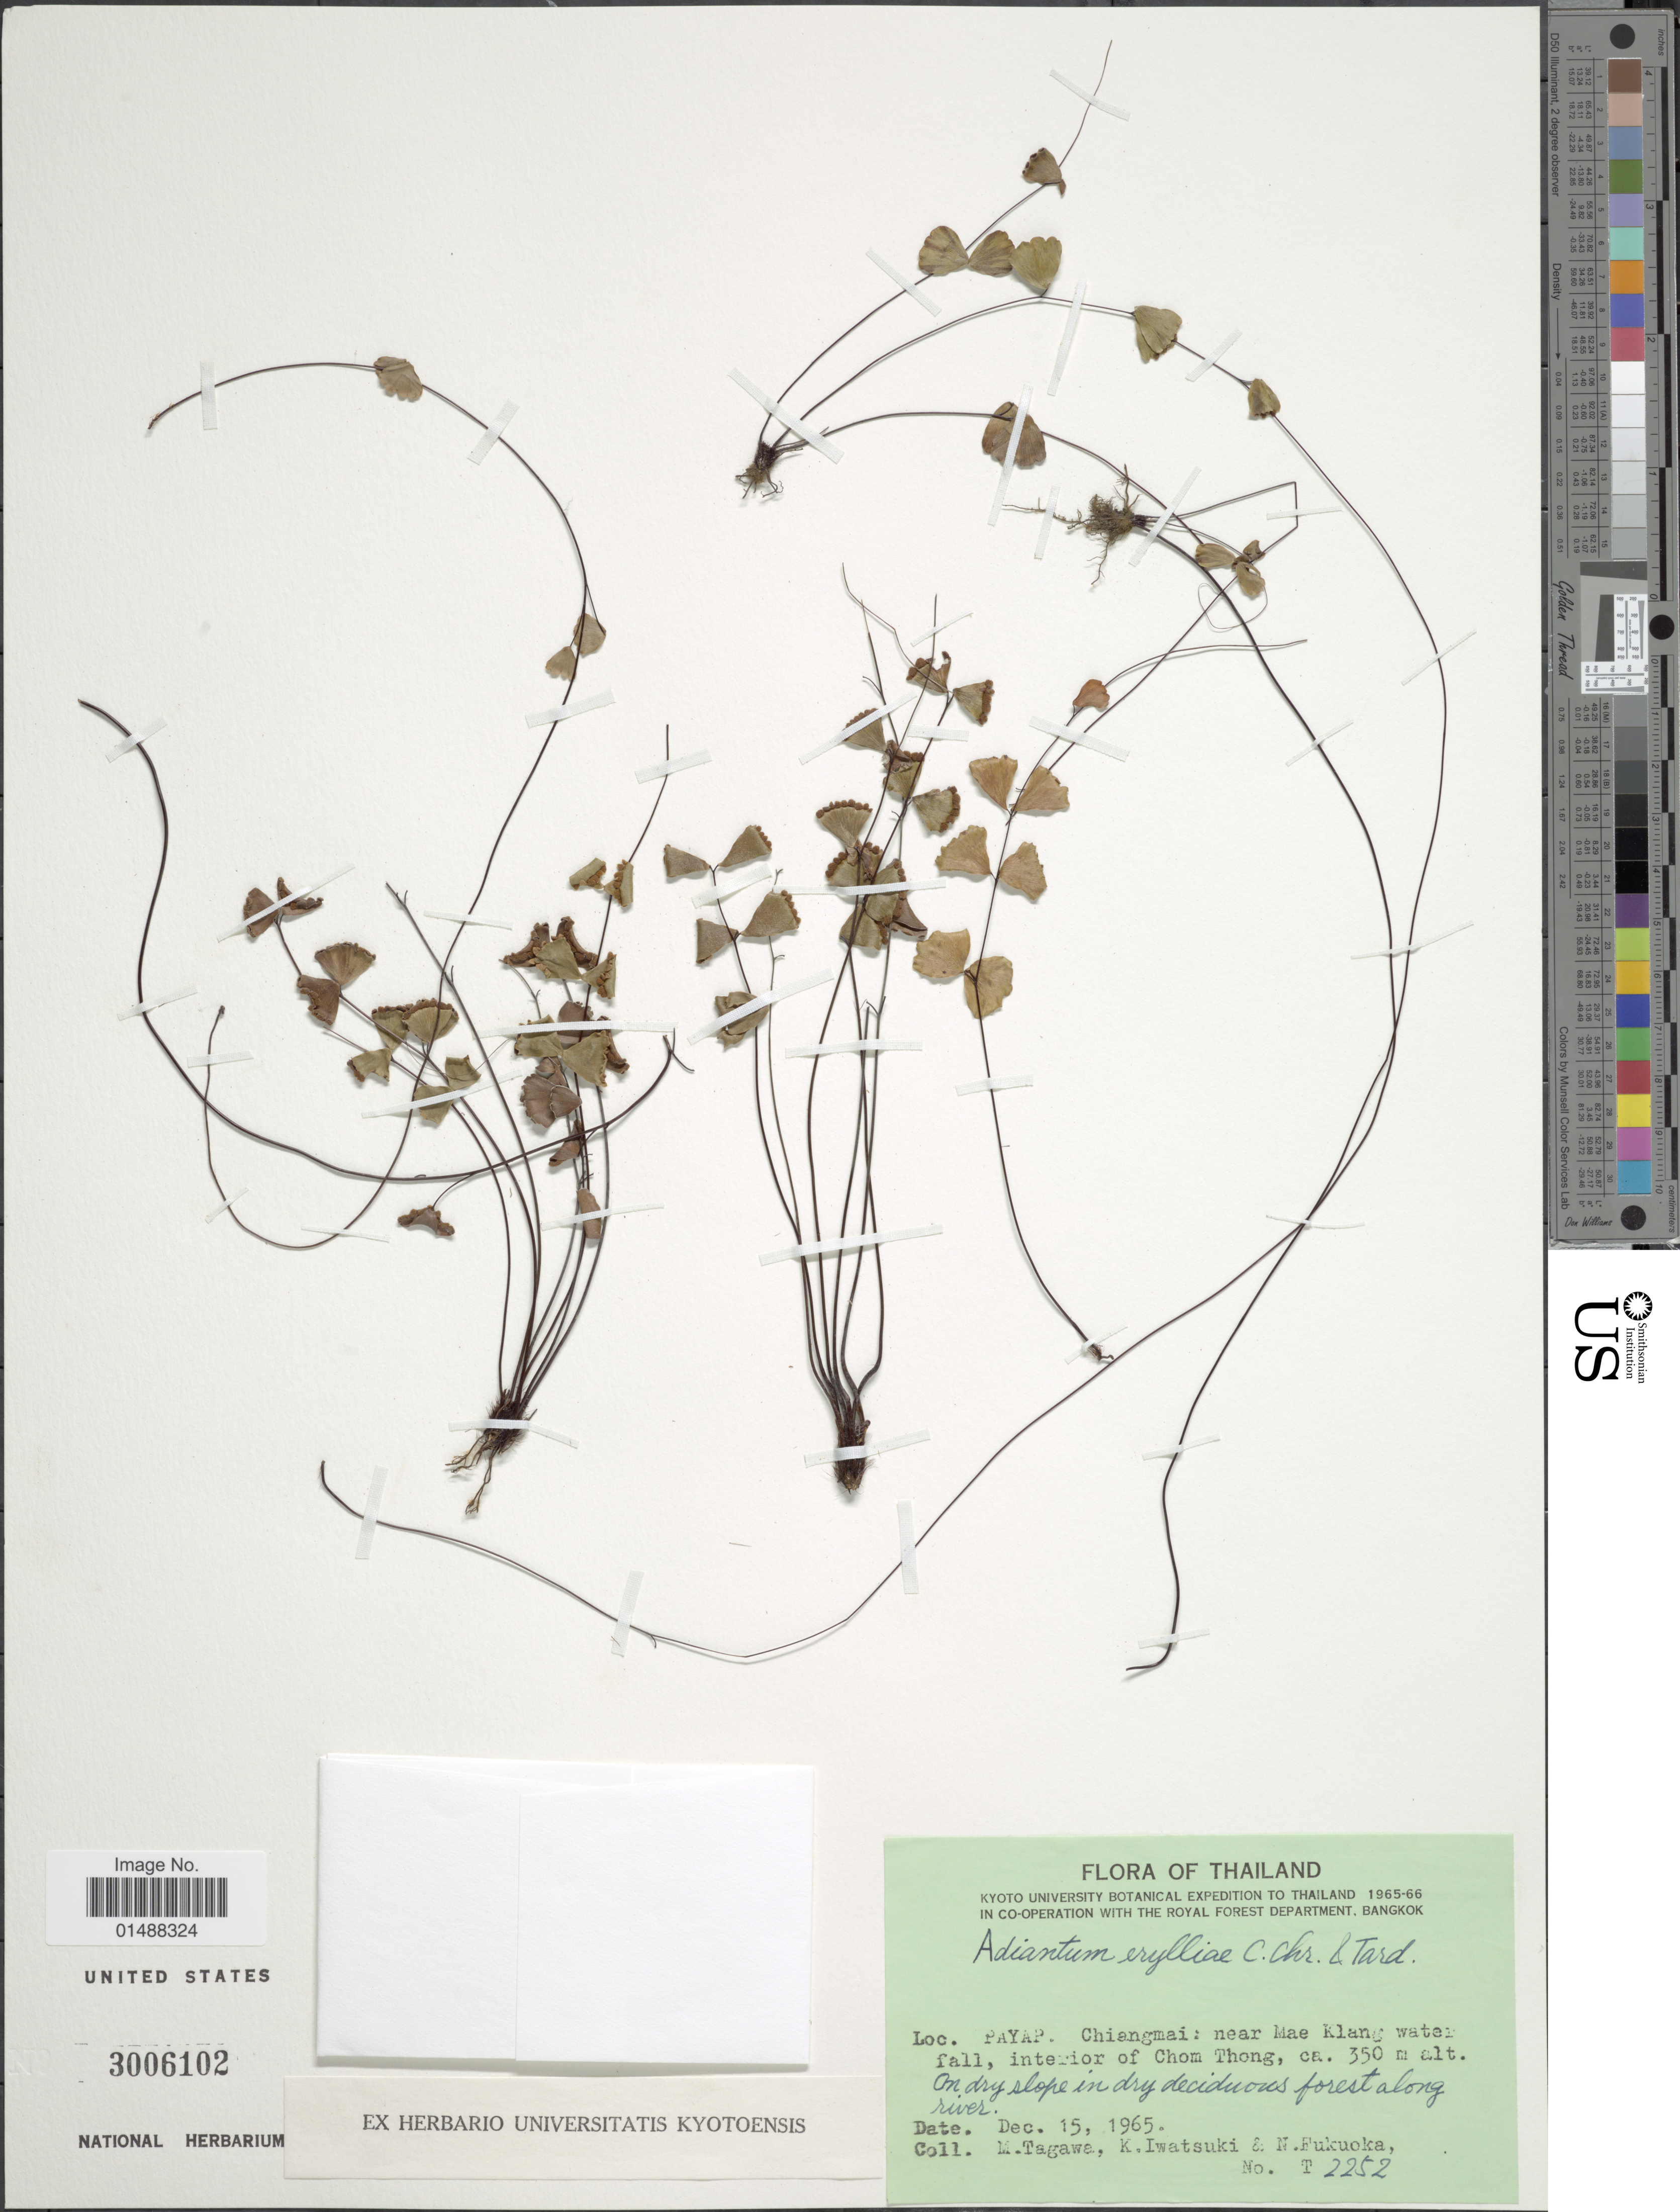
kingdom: Plantae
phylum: Tracheophyta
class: Polypodiopsida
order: Polypodiales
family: Pteridaceae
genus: Adiantum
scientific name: Adiantum erylliae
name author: Tardieu & C. Chr.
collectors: M. Tagawa, K. Iwatsuki & N. Fukuoka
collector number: T2252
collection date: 1965-12-15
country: Thailand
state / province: Chiang Mai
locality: Thailand, Payap, Chiangmai: near Mae klang water fall, interior of Chom Thong.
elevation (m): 350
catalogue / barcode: US 3006102